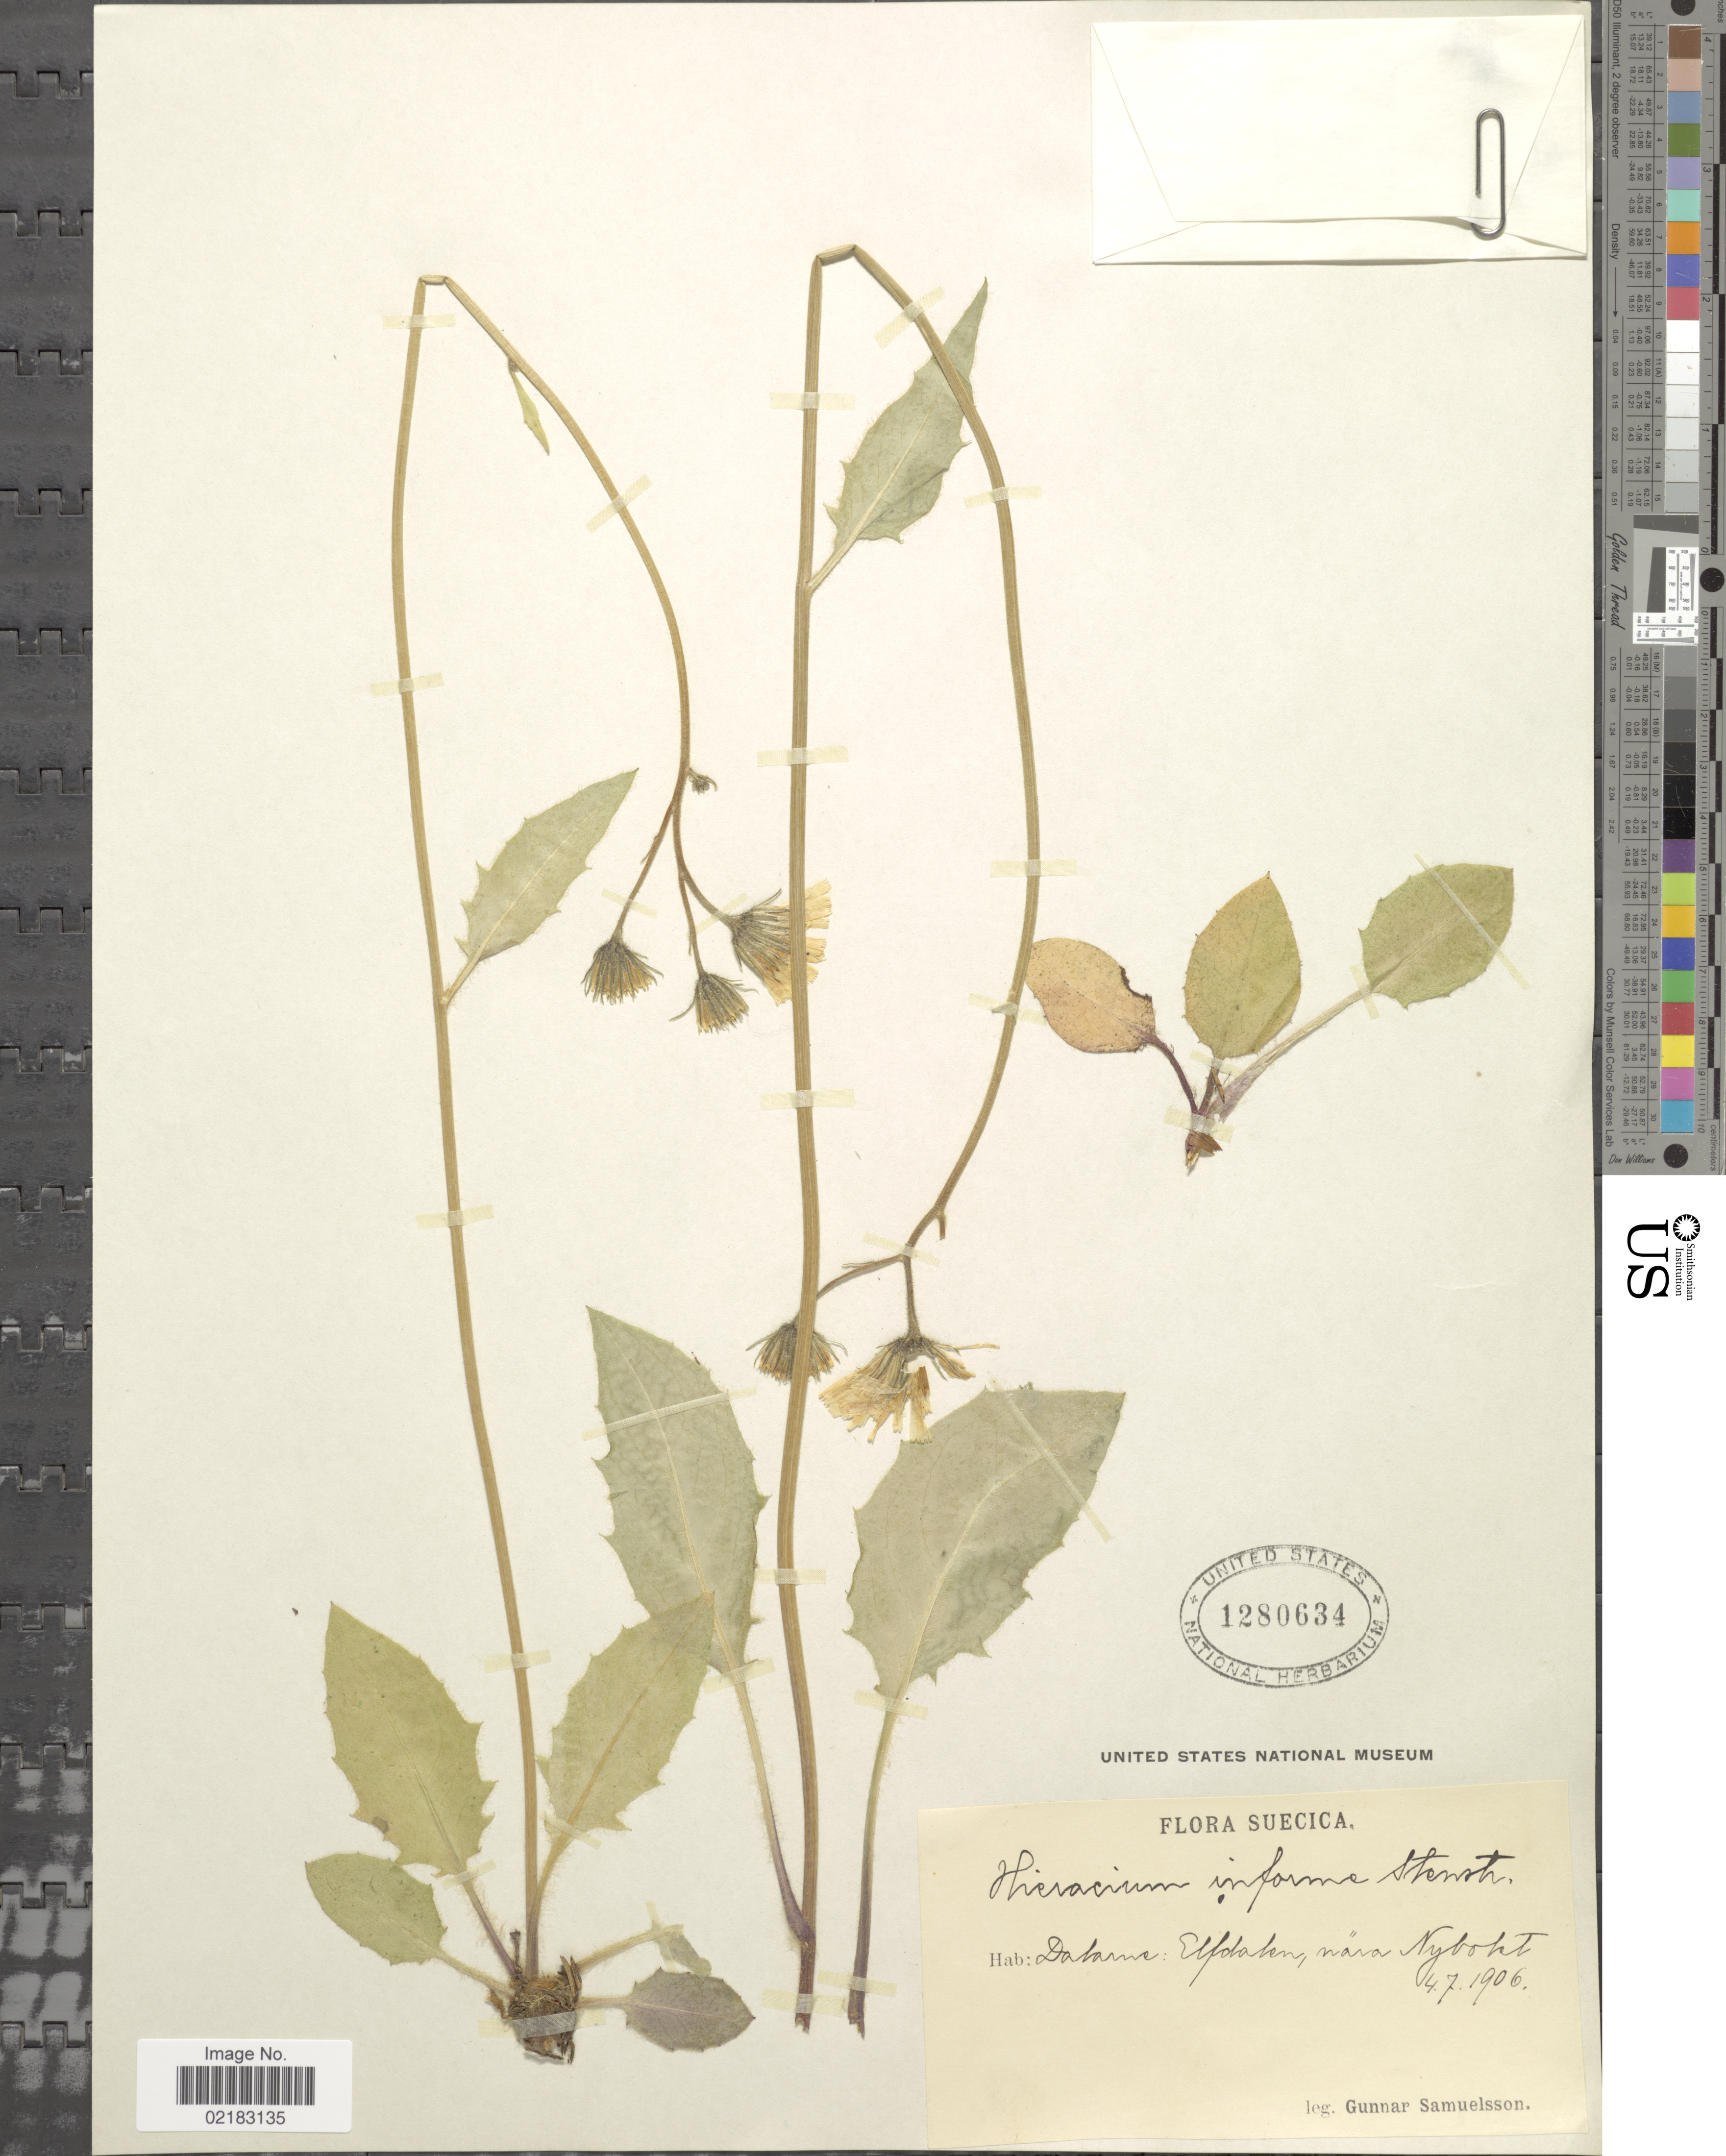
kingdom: Plantae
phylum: Tracheophyta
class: Magnoliopsida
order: Asterales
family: Asteraceae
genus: Hieracium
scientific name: Hieracium informe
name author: Stenstr. ex Dahlst.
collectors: G. Samuelsson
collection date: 1906-07-04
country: Sweden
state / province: Dalarna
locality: Suecica, Dalarne, Elfdalen, nara Nyboht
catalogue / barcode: US 1280634